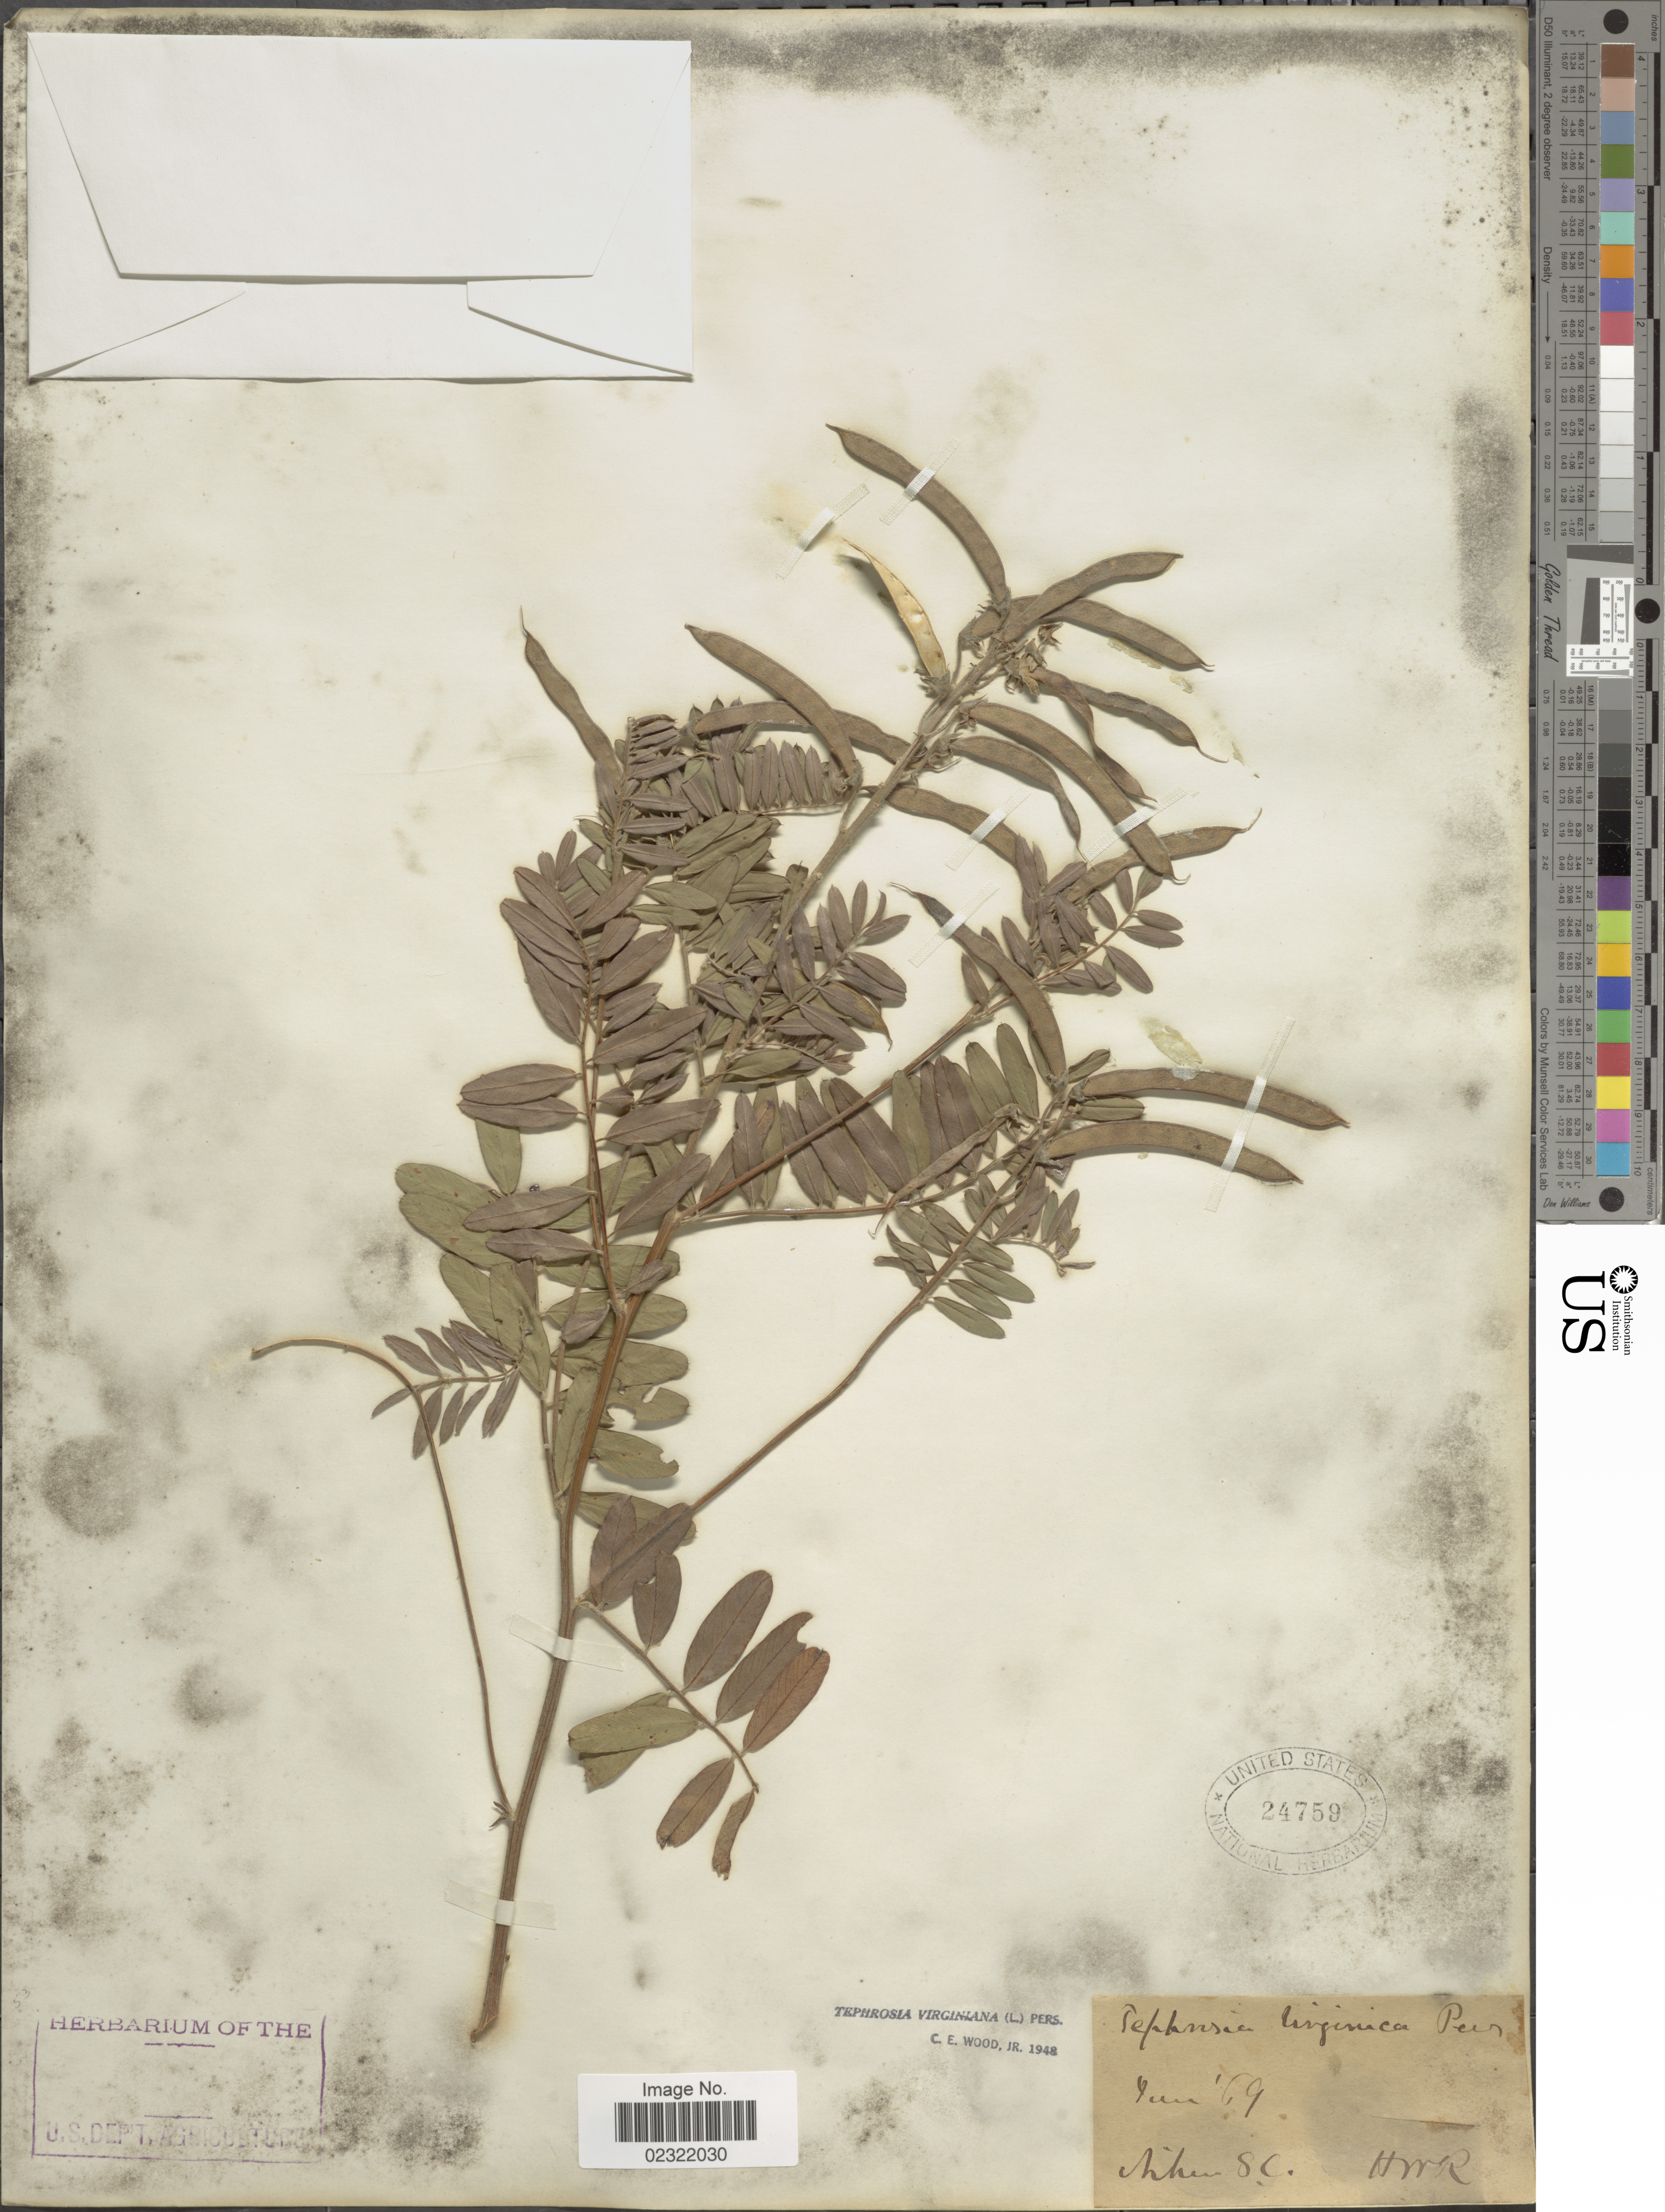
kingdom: Plantae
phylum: Tracheophyta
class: Magnoliopsida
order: Fabales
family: Fabaceae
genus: Tephrosia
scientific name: Tephrosia virginiana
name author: (L.) Pers.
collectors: H. W. R.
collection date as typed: Transcribed d/m/y: /6/69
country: United States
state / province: South Carolina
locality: Aiken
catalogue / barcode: US 24759